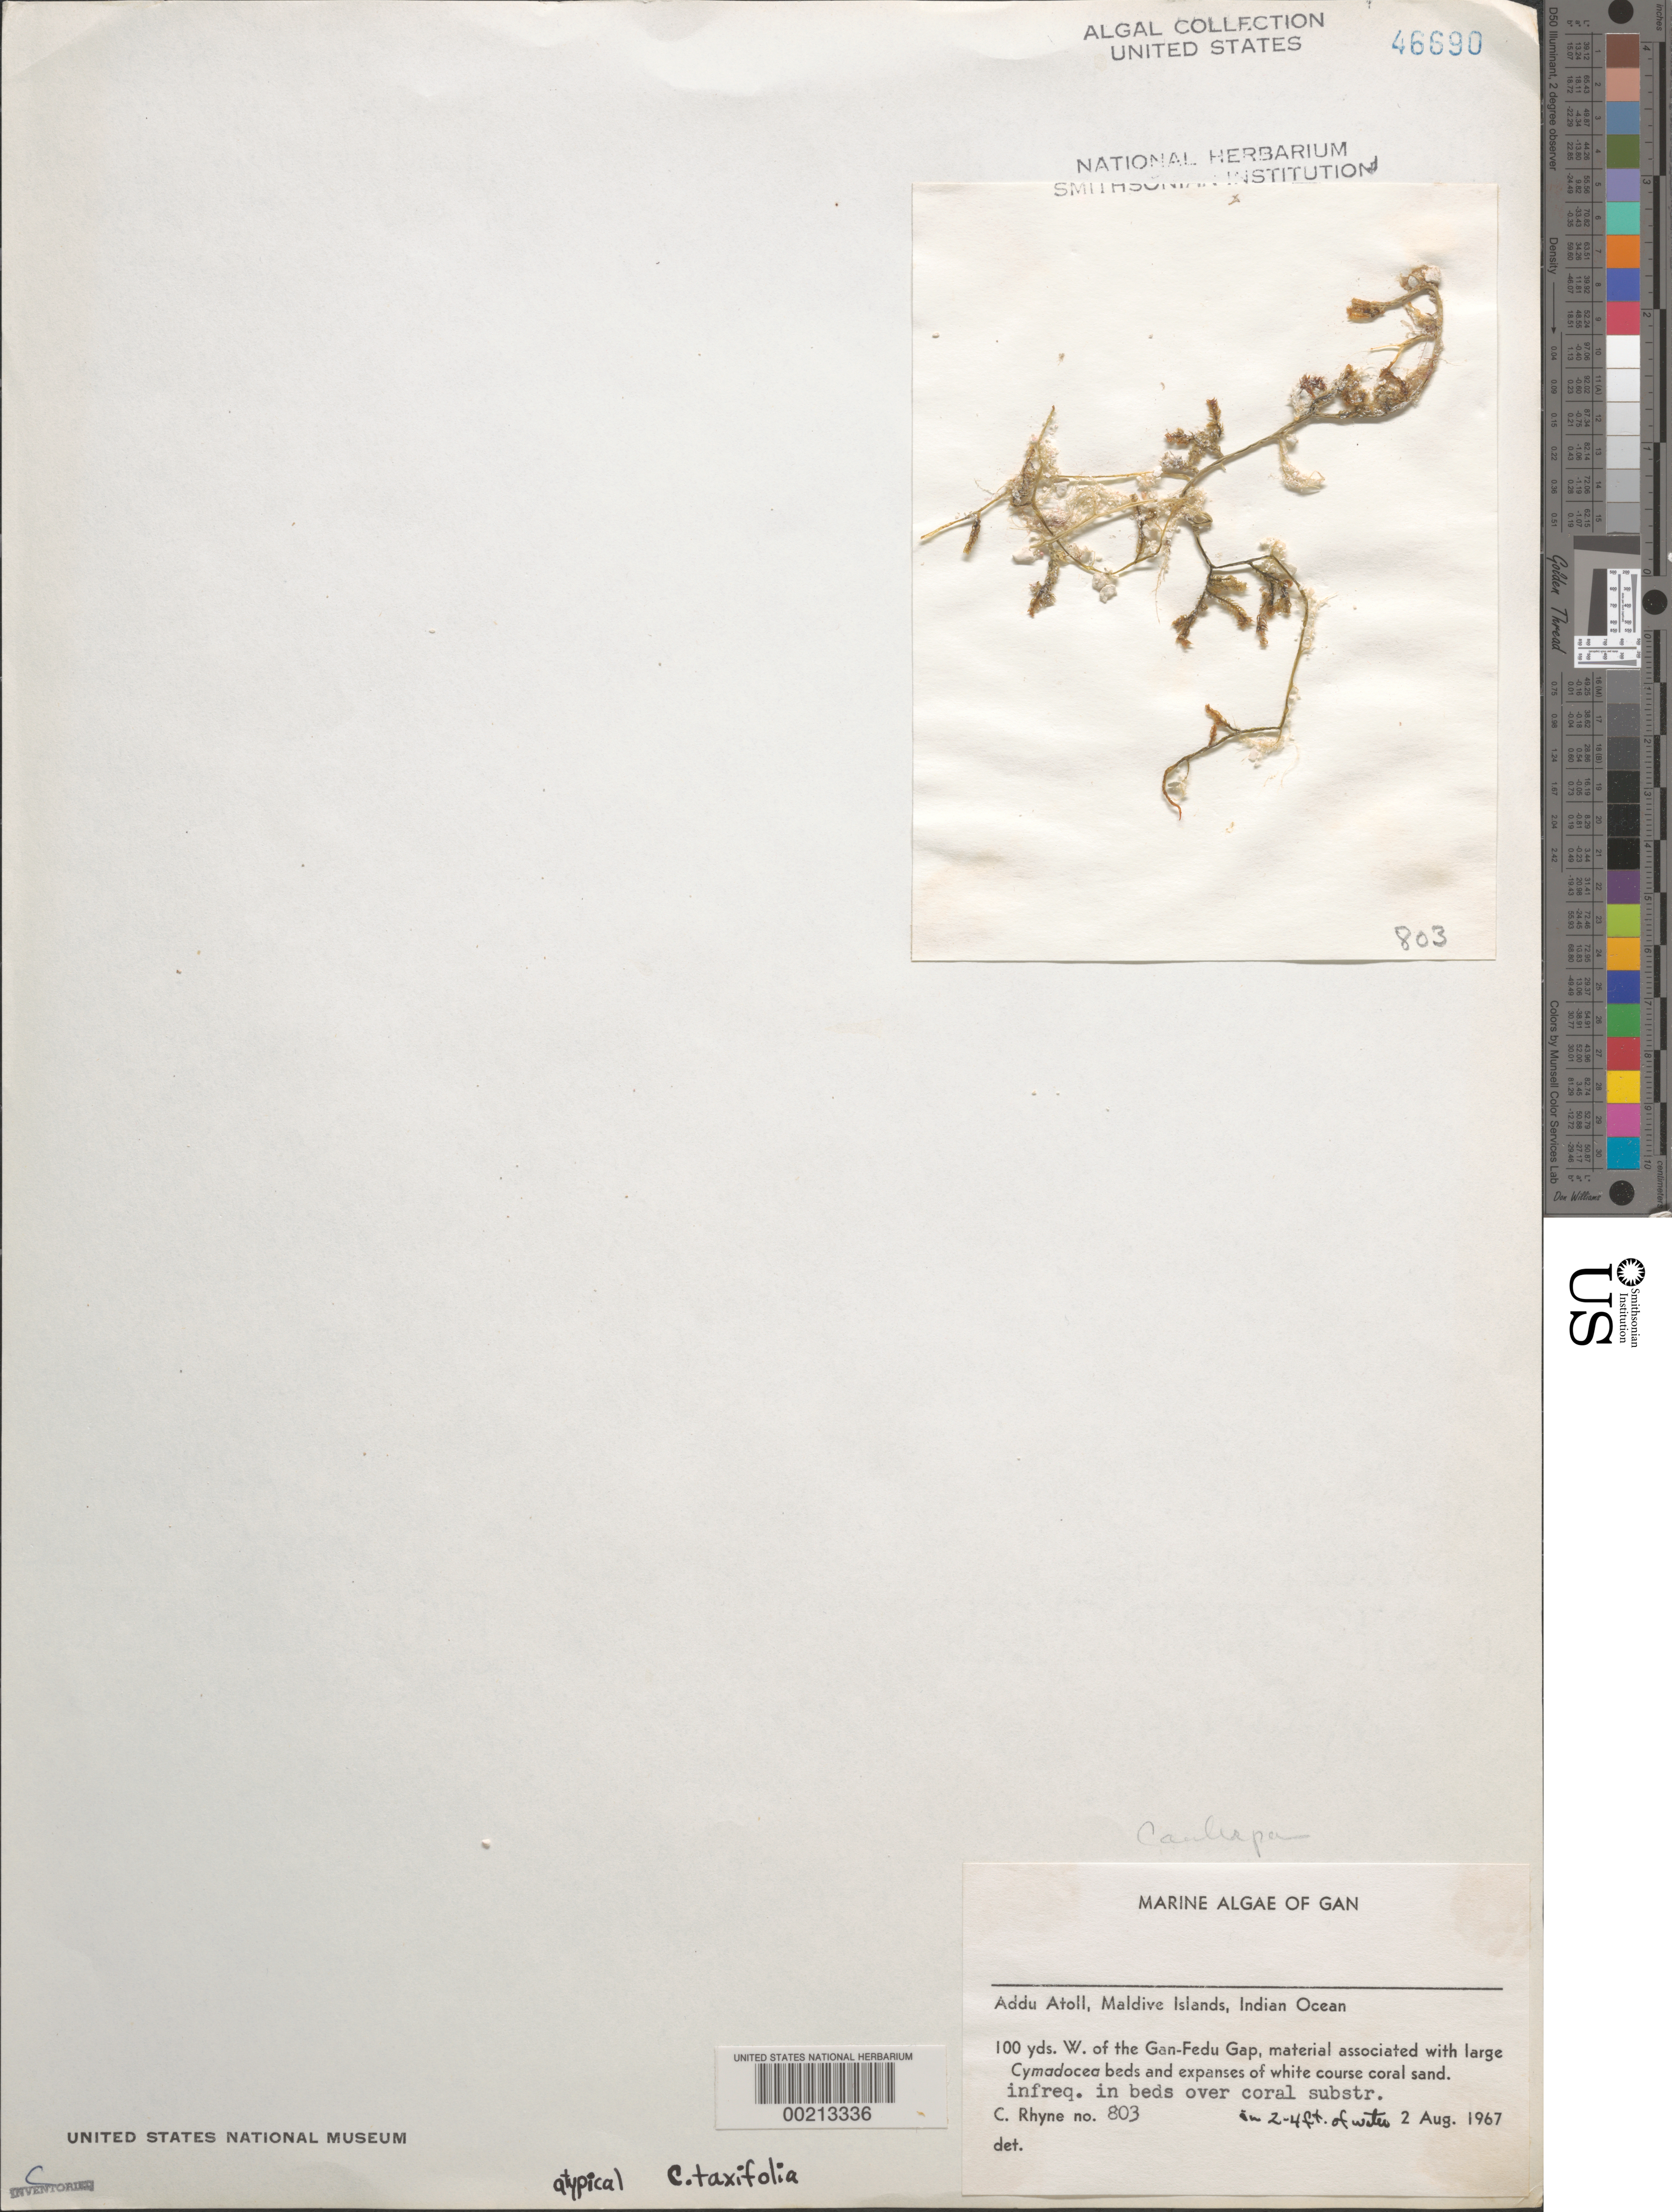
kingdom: Plantae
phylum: Chlorophyta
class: Ulvophyceae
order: Bryopsidales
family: Caulerpaceae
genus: Caulerpa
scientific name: Caulerpa taxifolia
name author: (M. Vahl) C. Agardh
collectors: C. Rhyne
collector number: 803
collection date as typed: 02 Aug 1967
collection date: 1967-08-02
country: Maldive Islands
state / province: Seenu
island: Gan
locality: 100 yards west of Gan-Fedu Gap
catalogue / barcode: US 46690